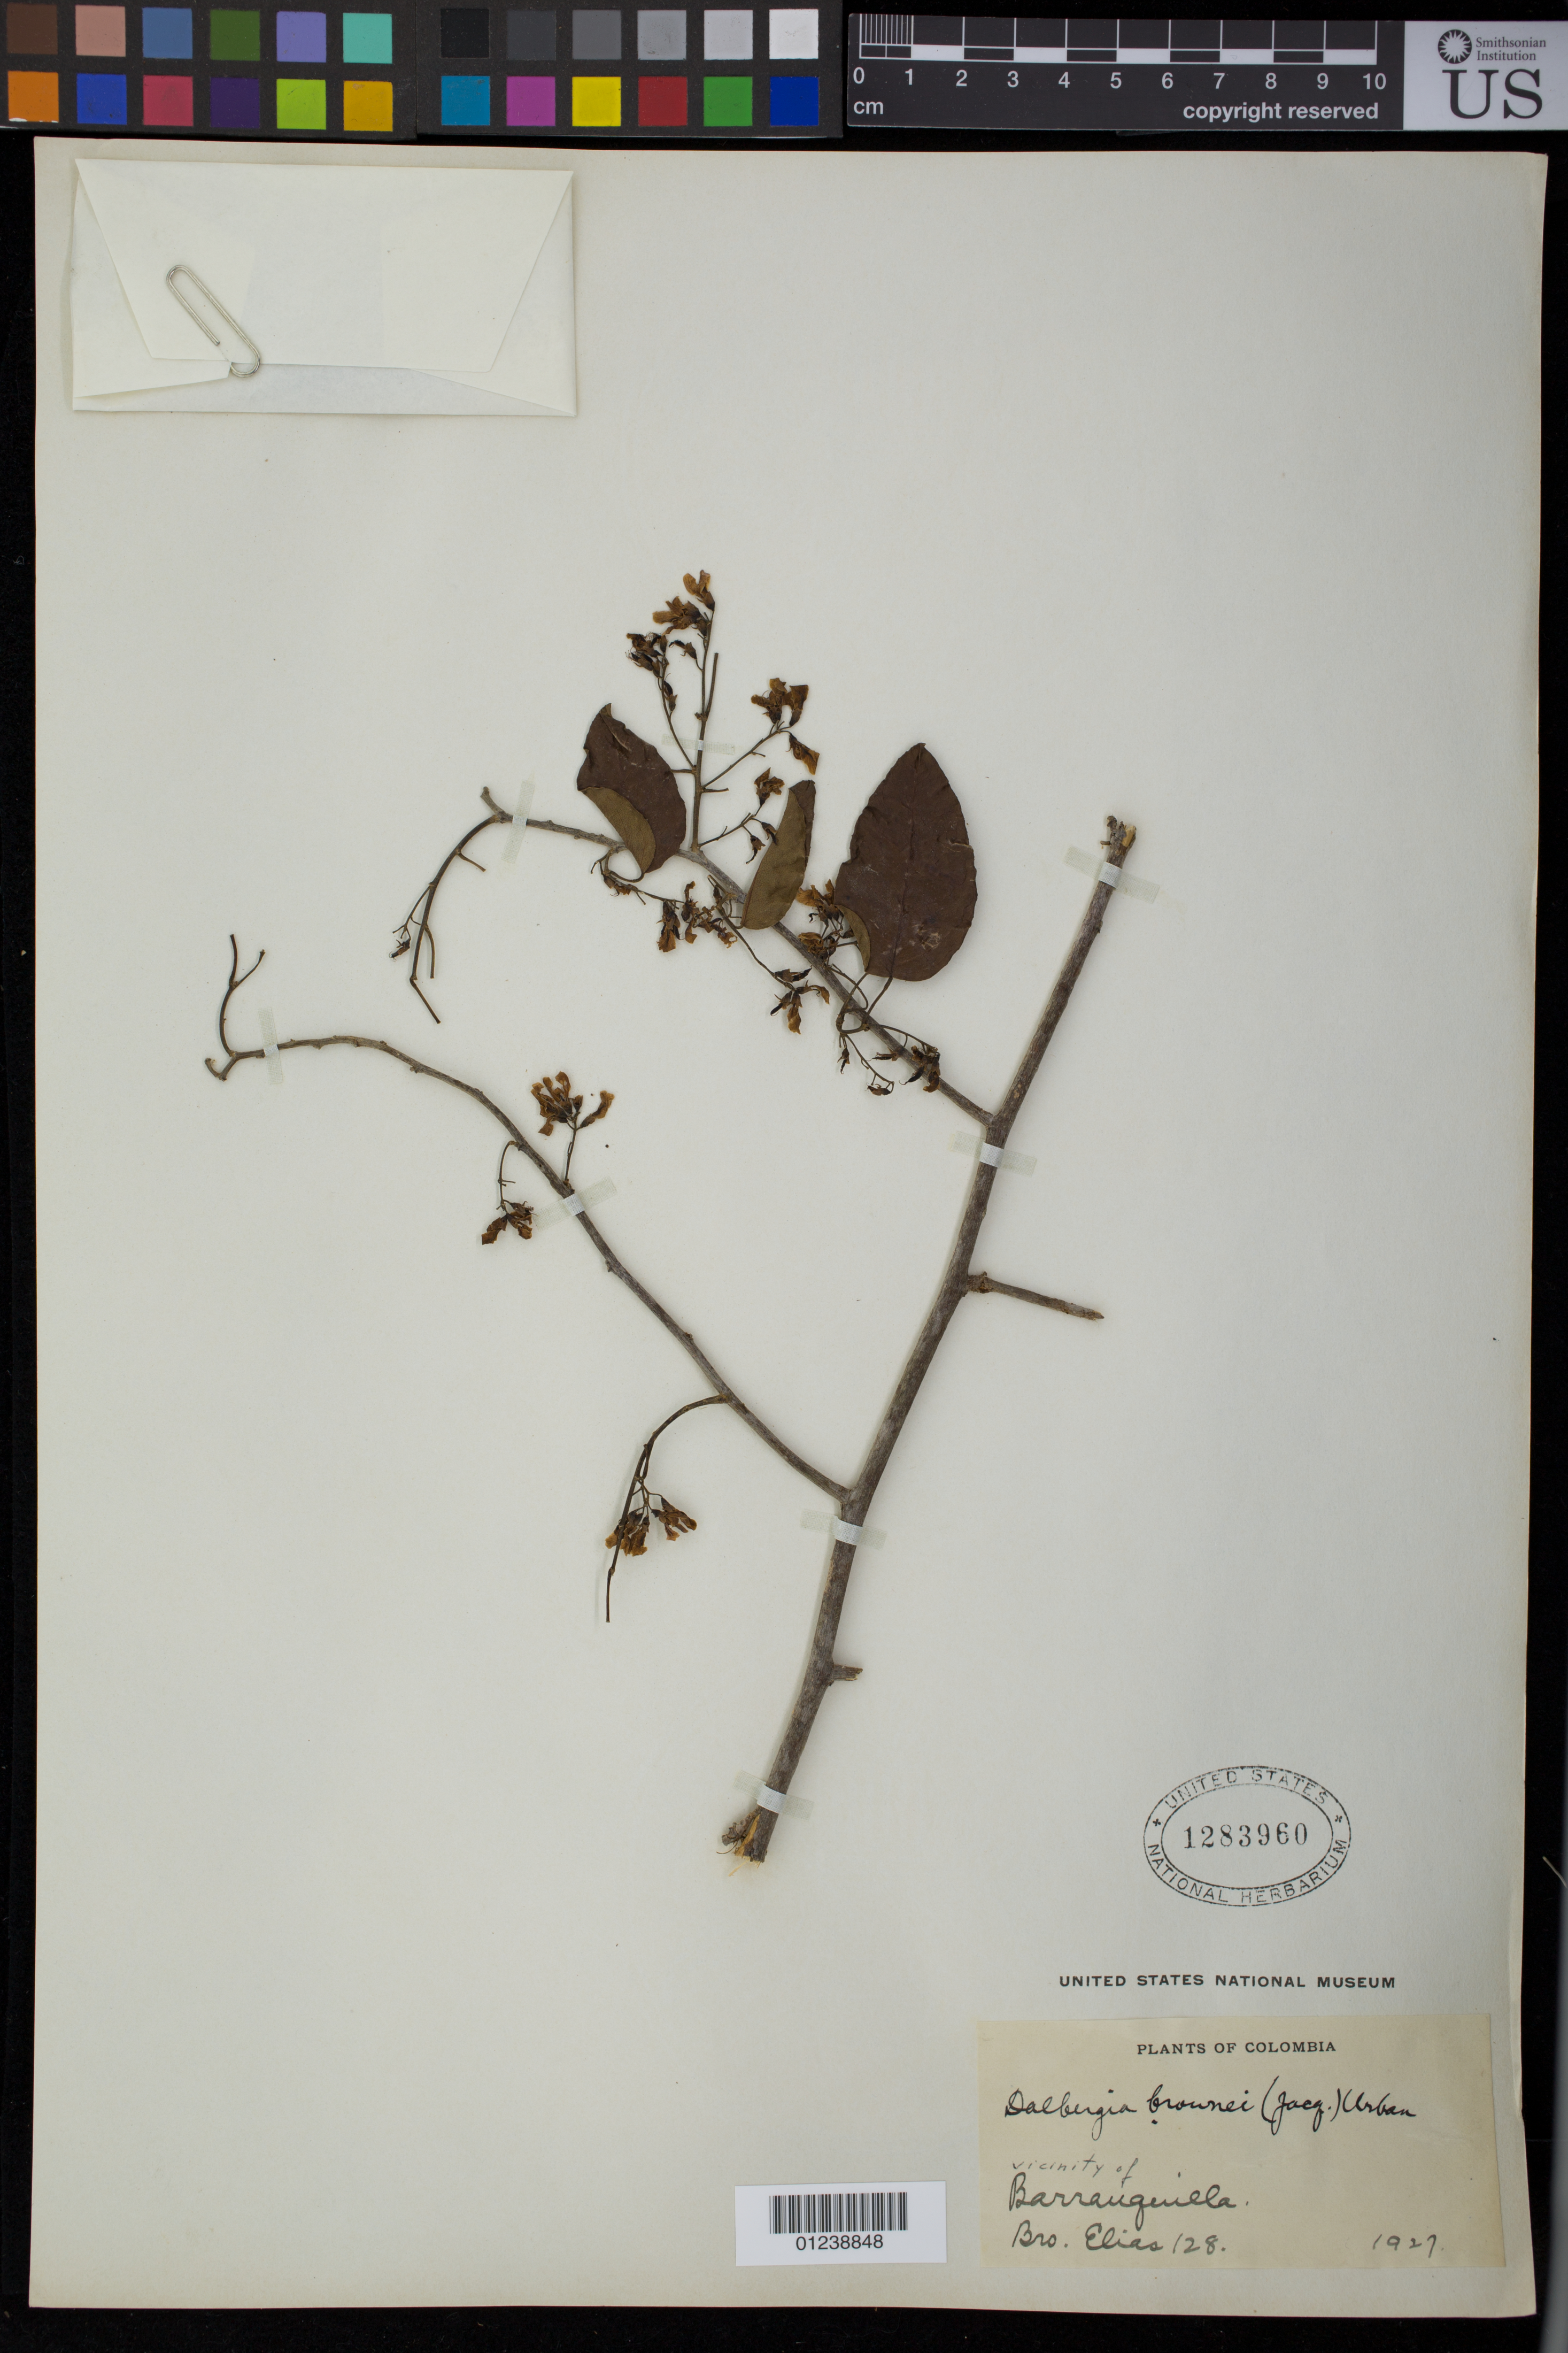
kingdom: Plantae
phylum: Tracheophyta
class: Magnoliopsida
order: Fabales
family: Fabaceae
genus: Dalbergia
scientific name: Dalbergia brownei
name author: (Jacq.) Schinz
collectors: Bro. Elias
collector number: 128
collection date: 1927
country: Colombia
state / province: Atlantico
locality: vicinity of Barranquilla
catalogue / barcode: US 1283960